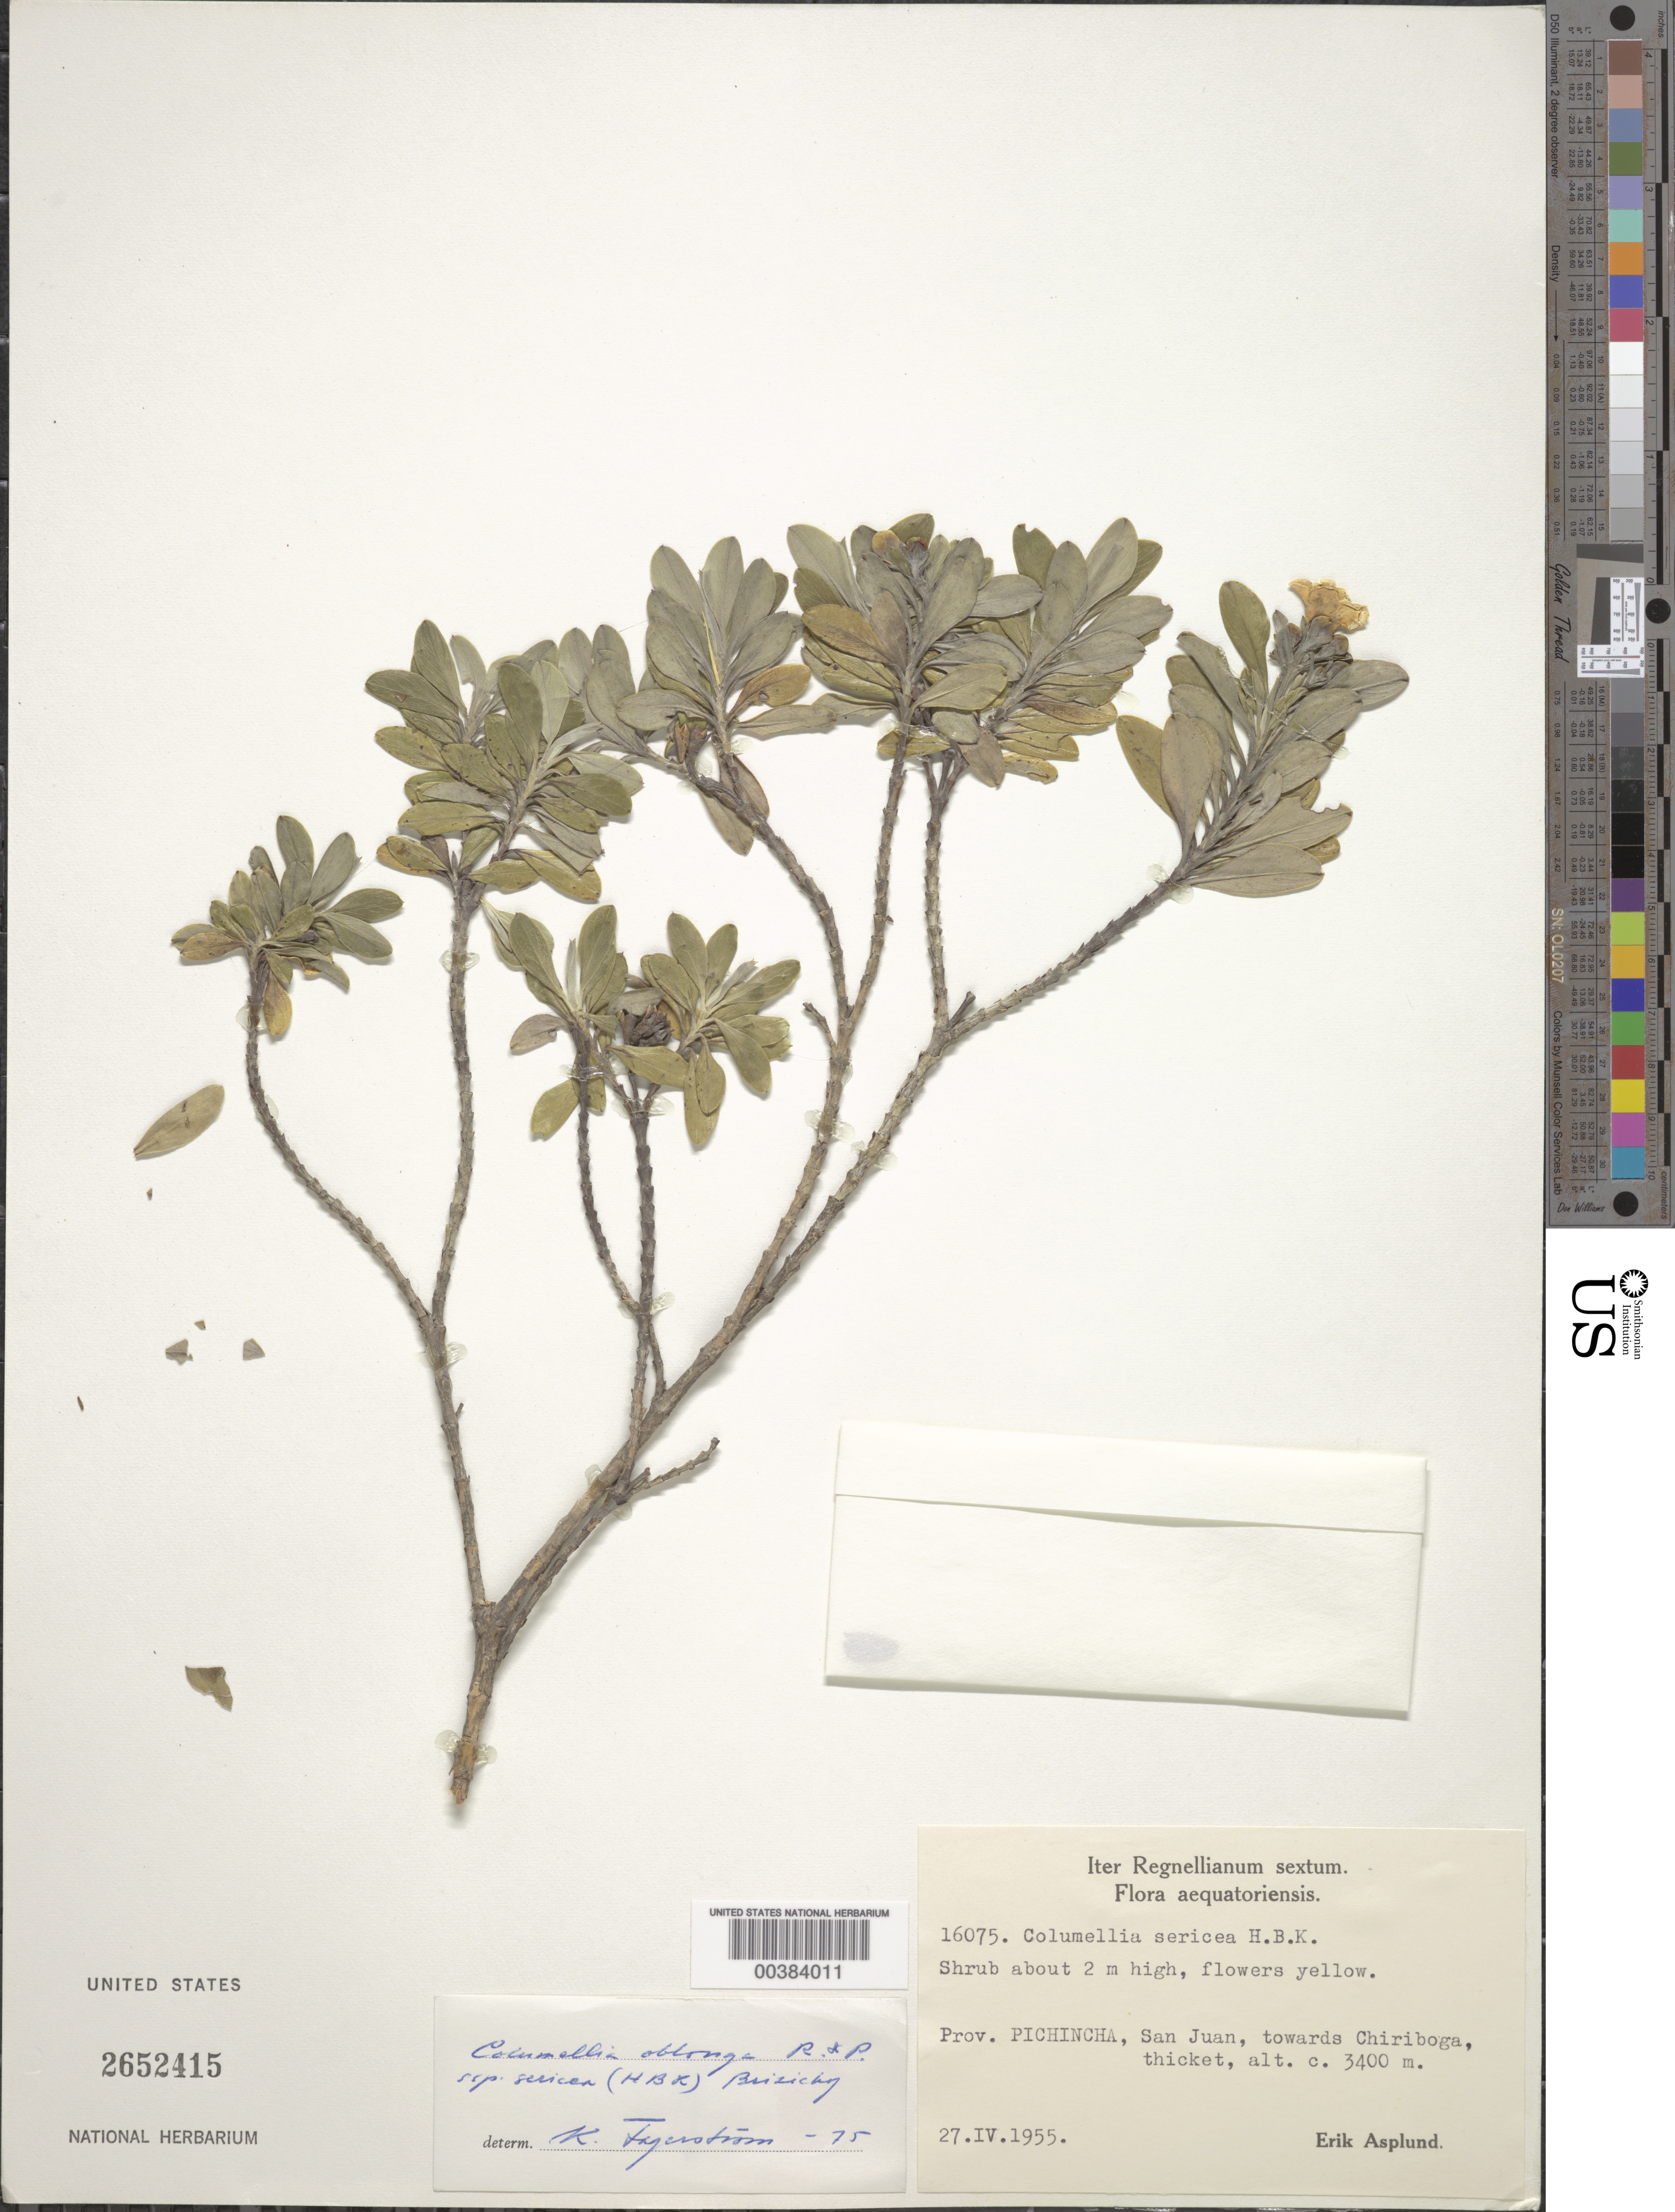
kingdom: Plantae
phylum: Tracheophyta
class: Magnoliopsida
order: Bruniales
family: Columelliaceae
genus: Columellia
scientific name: Columellia oblonga subsp. sericea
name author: (Kunth) Brizicky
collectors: E. Asplund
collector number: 16075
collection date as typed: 27 May 1955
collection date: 1955-05-27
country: Ecuador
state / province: Pichincha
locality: San Juan, towards chiriboga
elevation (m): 3400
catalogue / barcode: US 2652415